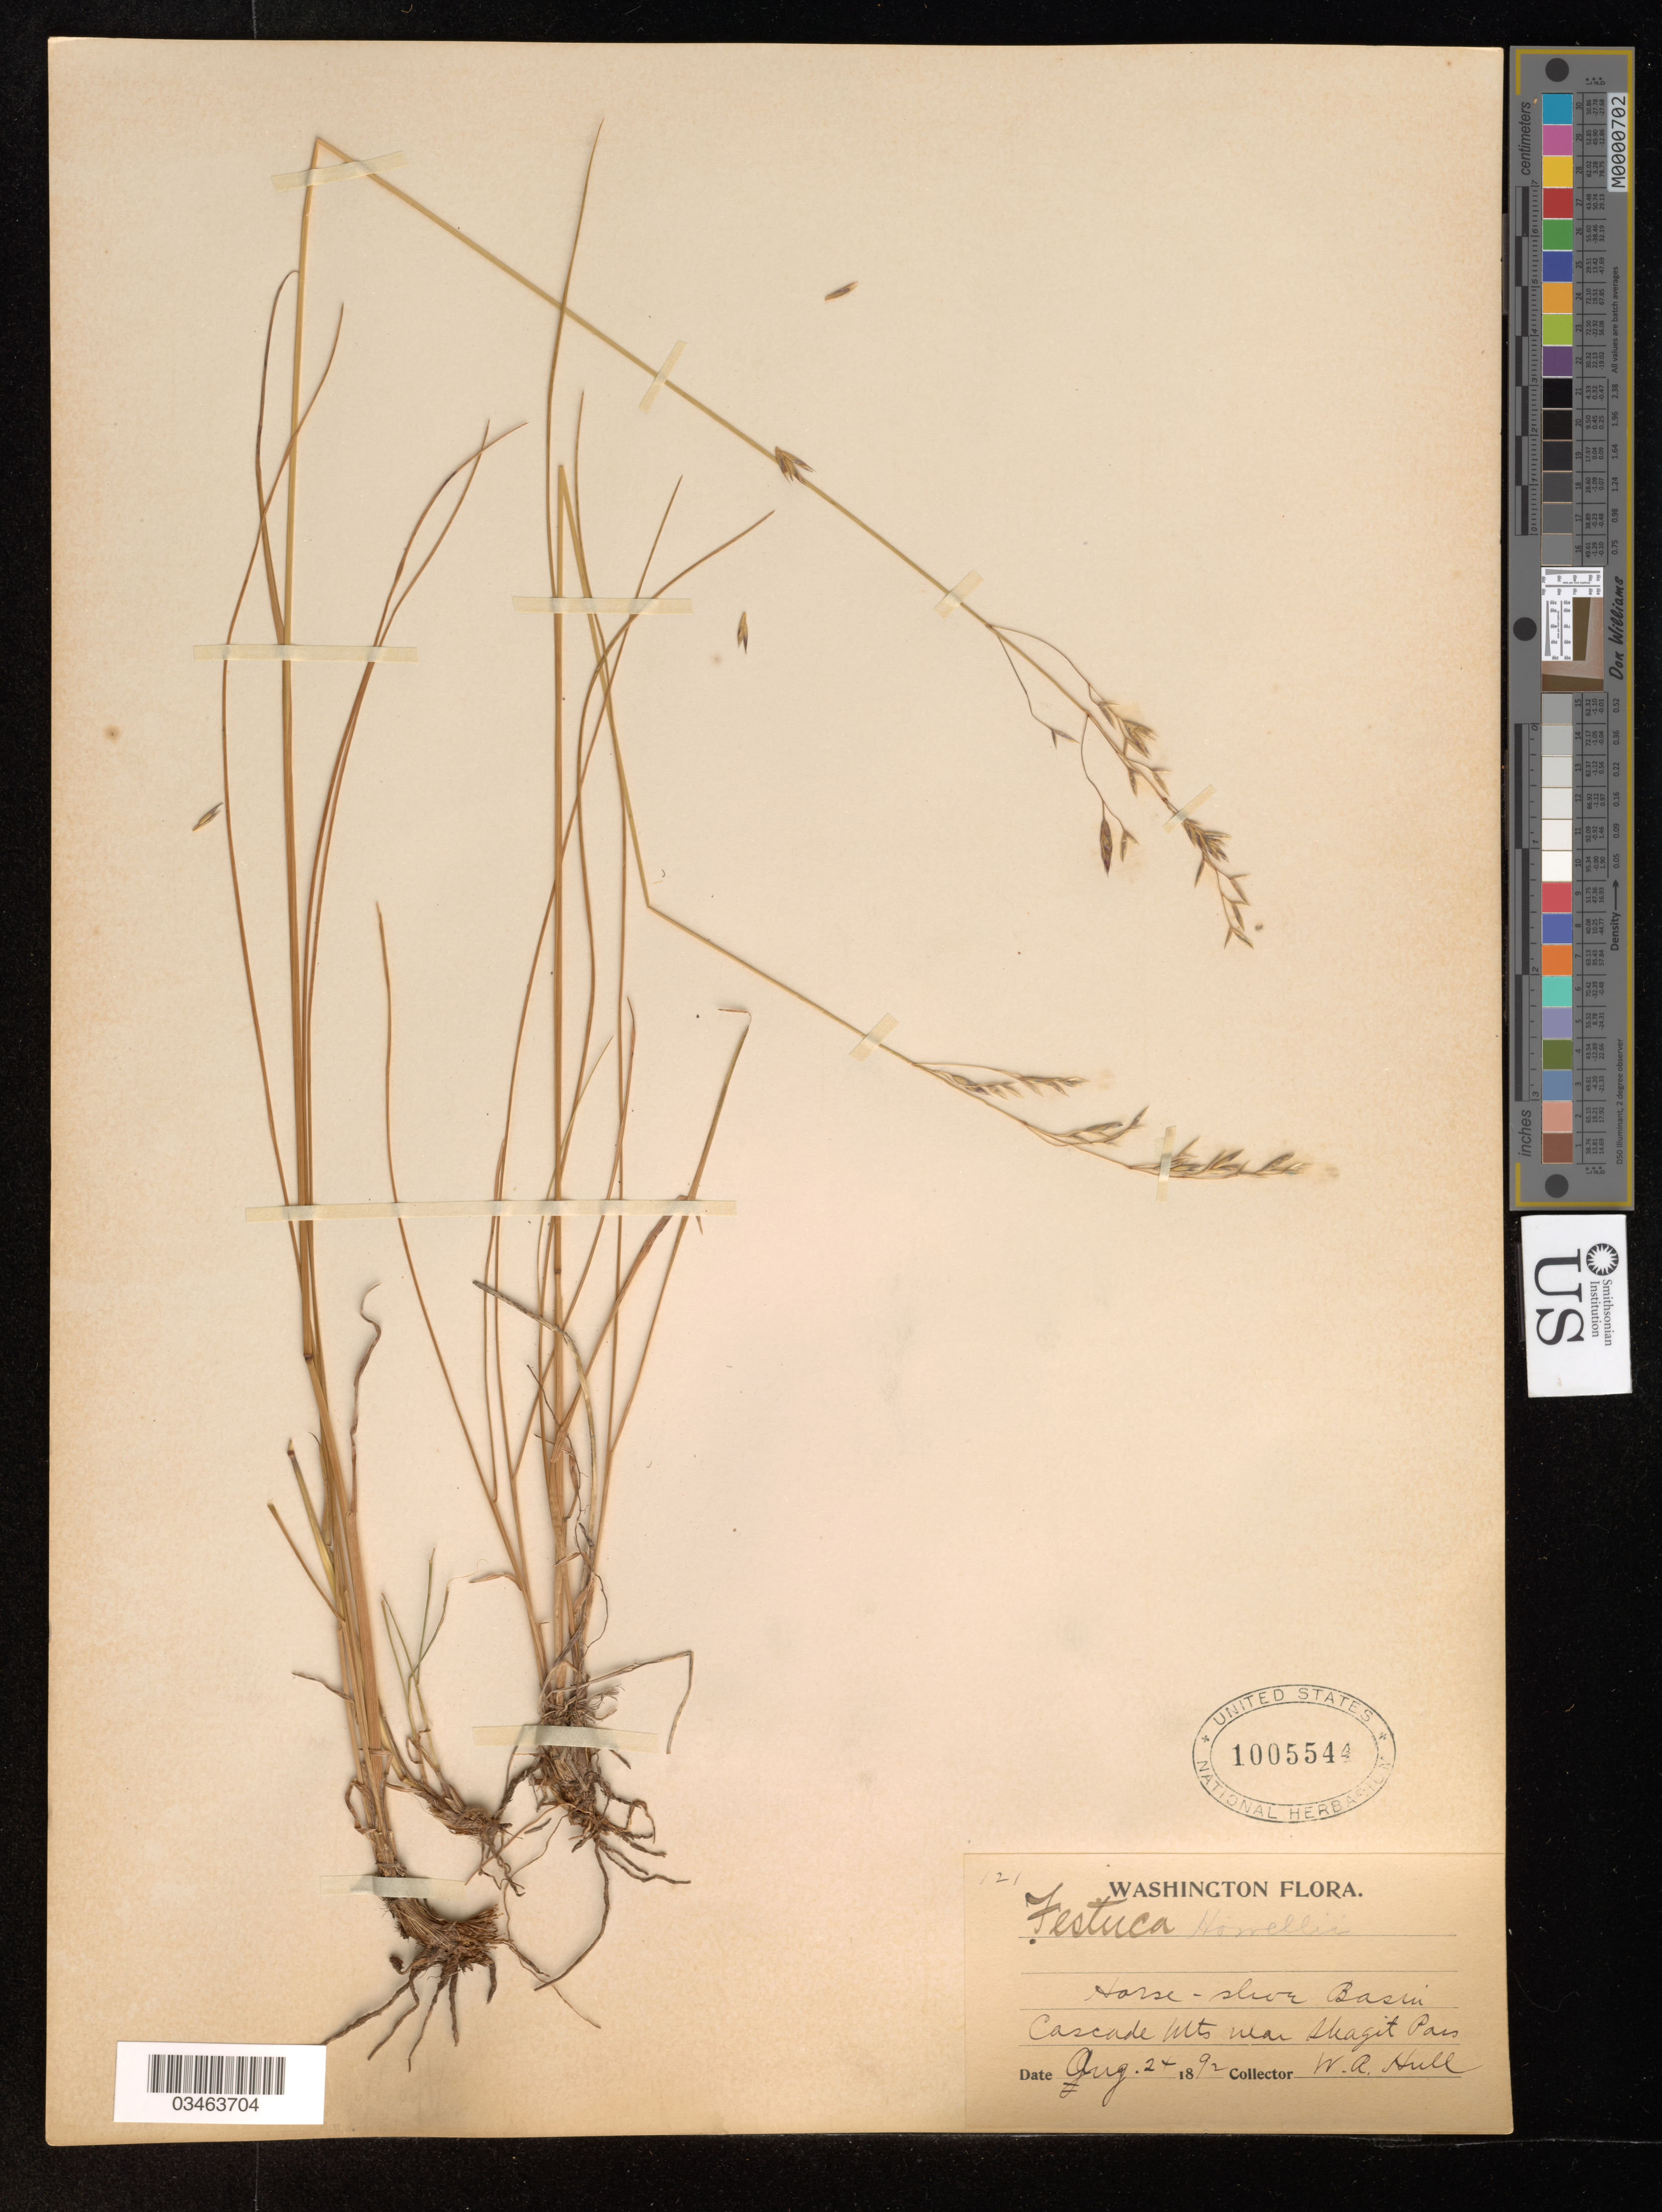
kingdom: Plantae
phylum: Tracheophyta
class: Liliopsida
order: Poales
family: Poaceae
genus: Festuca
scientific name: Festuca howellii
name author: Hack. ex W.J. Beal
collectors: W. Hull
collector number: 121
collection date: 1892-08-24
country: United States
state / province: Washington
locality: Horse-shore Basin. Cascade Mts near Skagit Pass.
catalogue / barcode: US 1005544